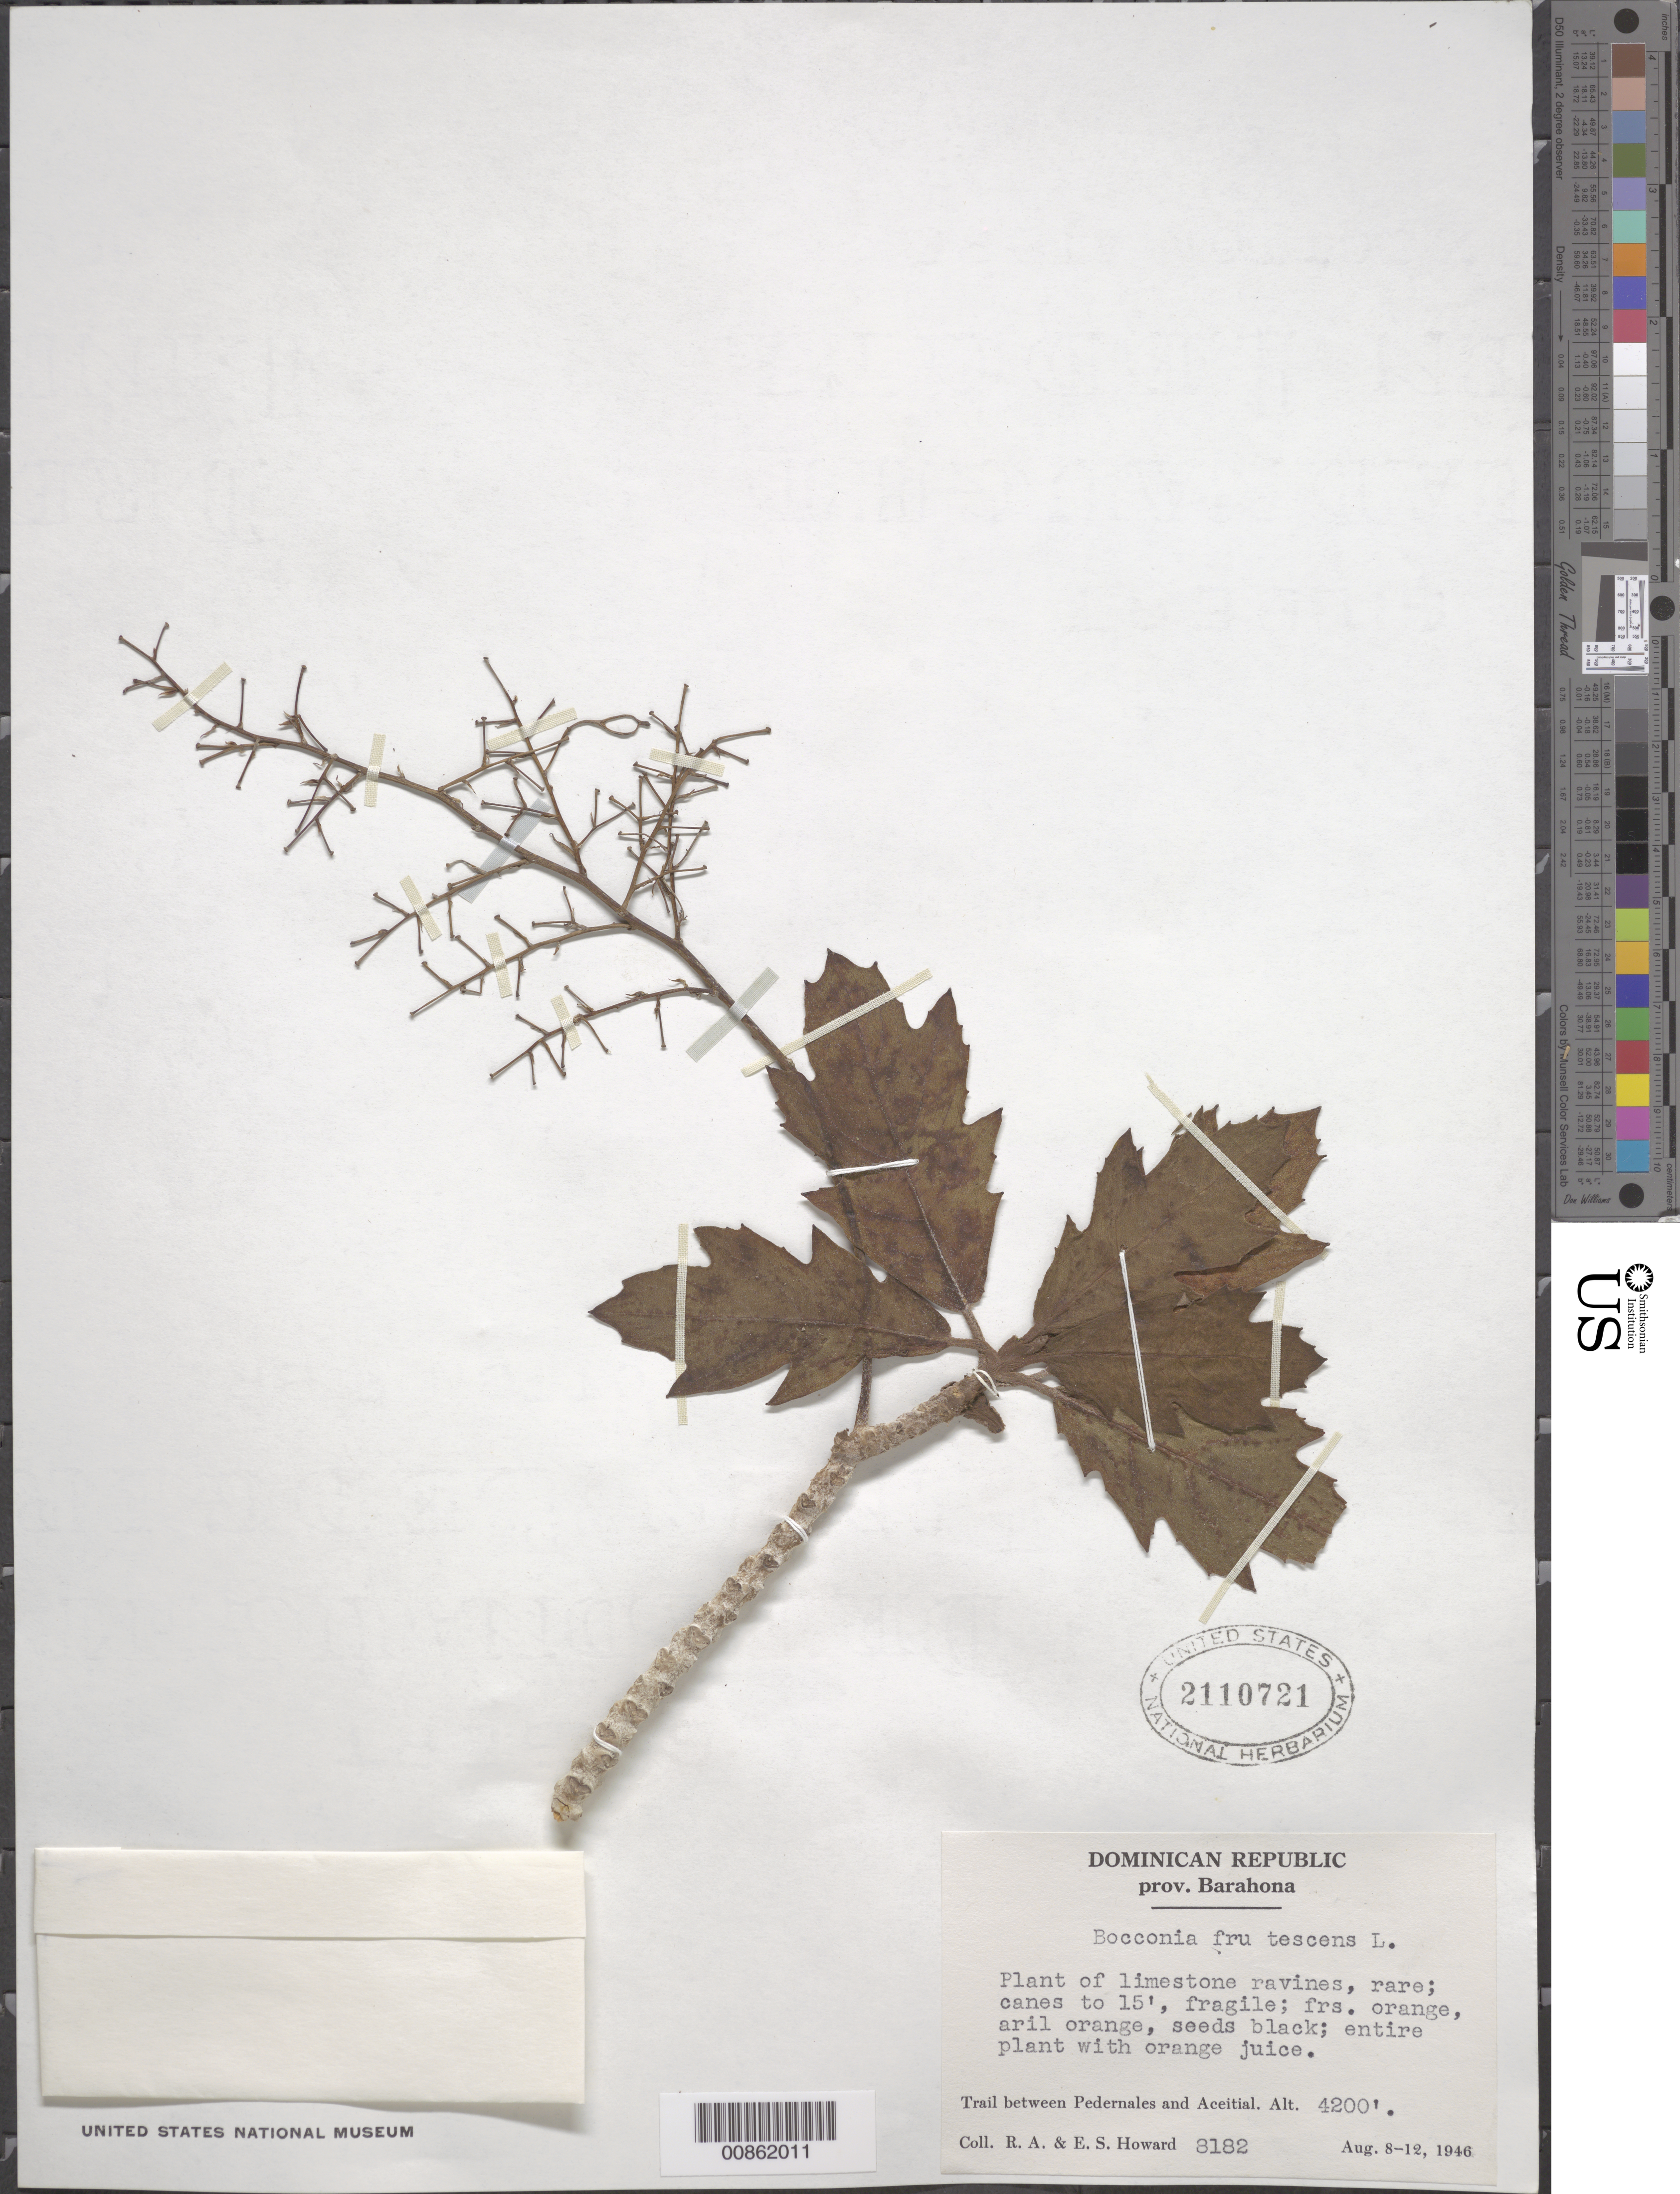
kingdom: Plantae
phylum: Tracheophyta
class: Magnoliopsida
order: Ranunculales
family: Papaveraceae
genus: Bocconia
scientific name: Bocconia frutescens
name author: L.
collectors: R. A. Howard & E. S. Howard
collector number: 8182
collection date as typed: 08 Aug 1946 to 12 Aug 1946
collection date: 1946-08-08/1946-08-12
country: Dominican Republic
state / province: Barahona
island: Hispaniola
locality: Trail between Pedernales and Aceitial.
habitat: Limestone ravines.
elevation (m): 1280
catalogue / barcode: US 2110721